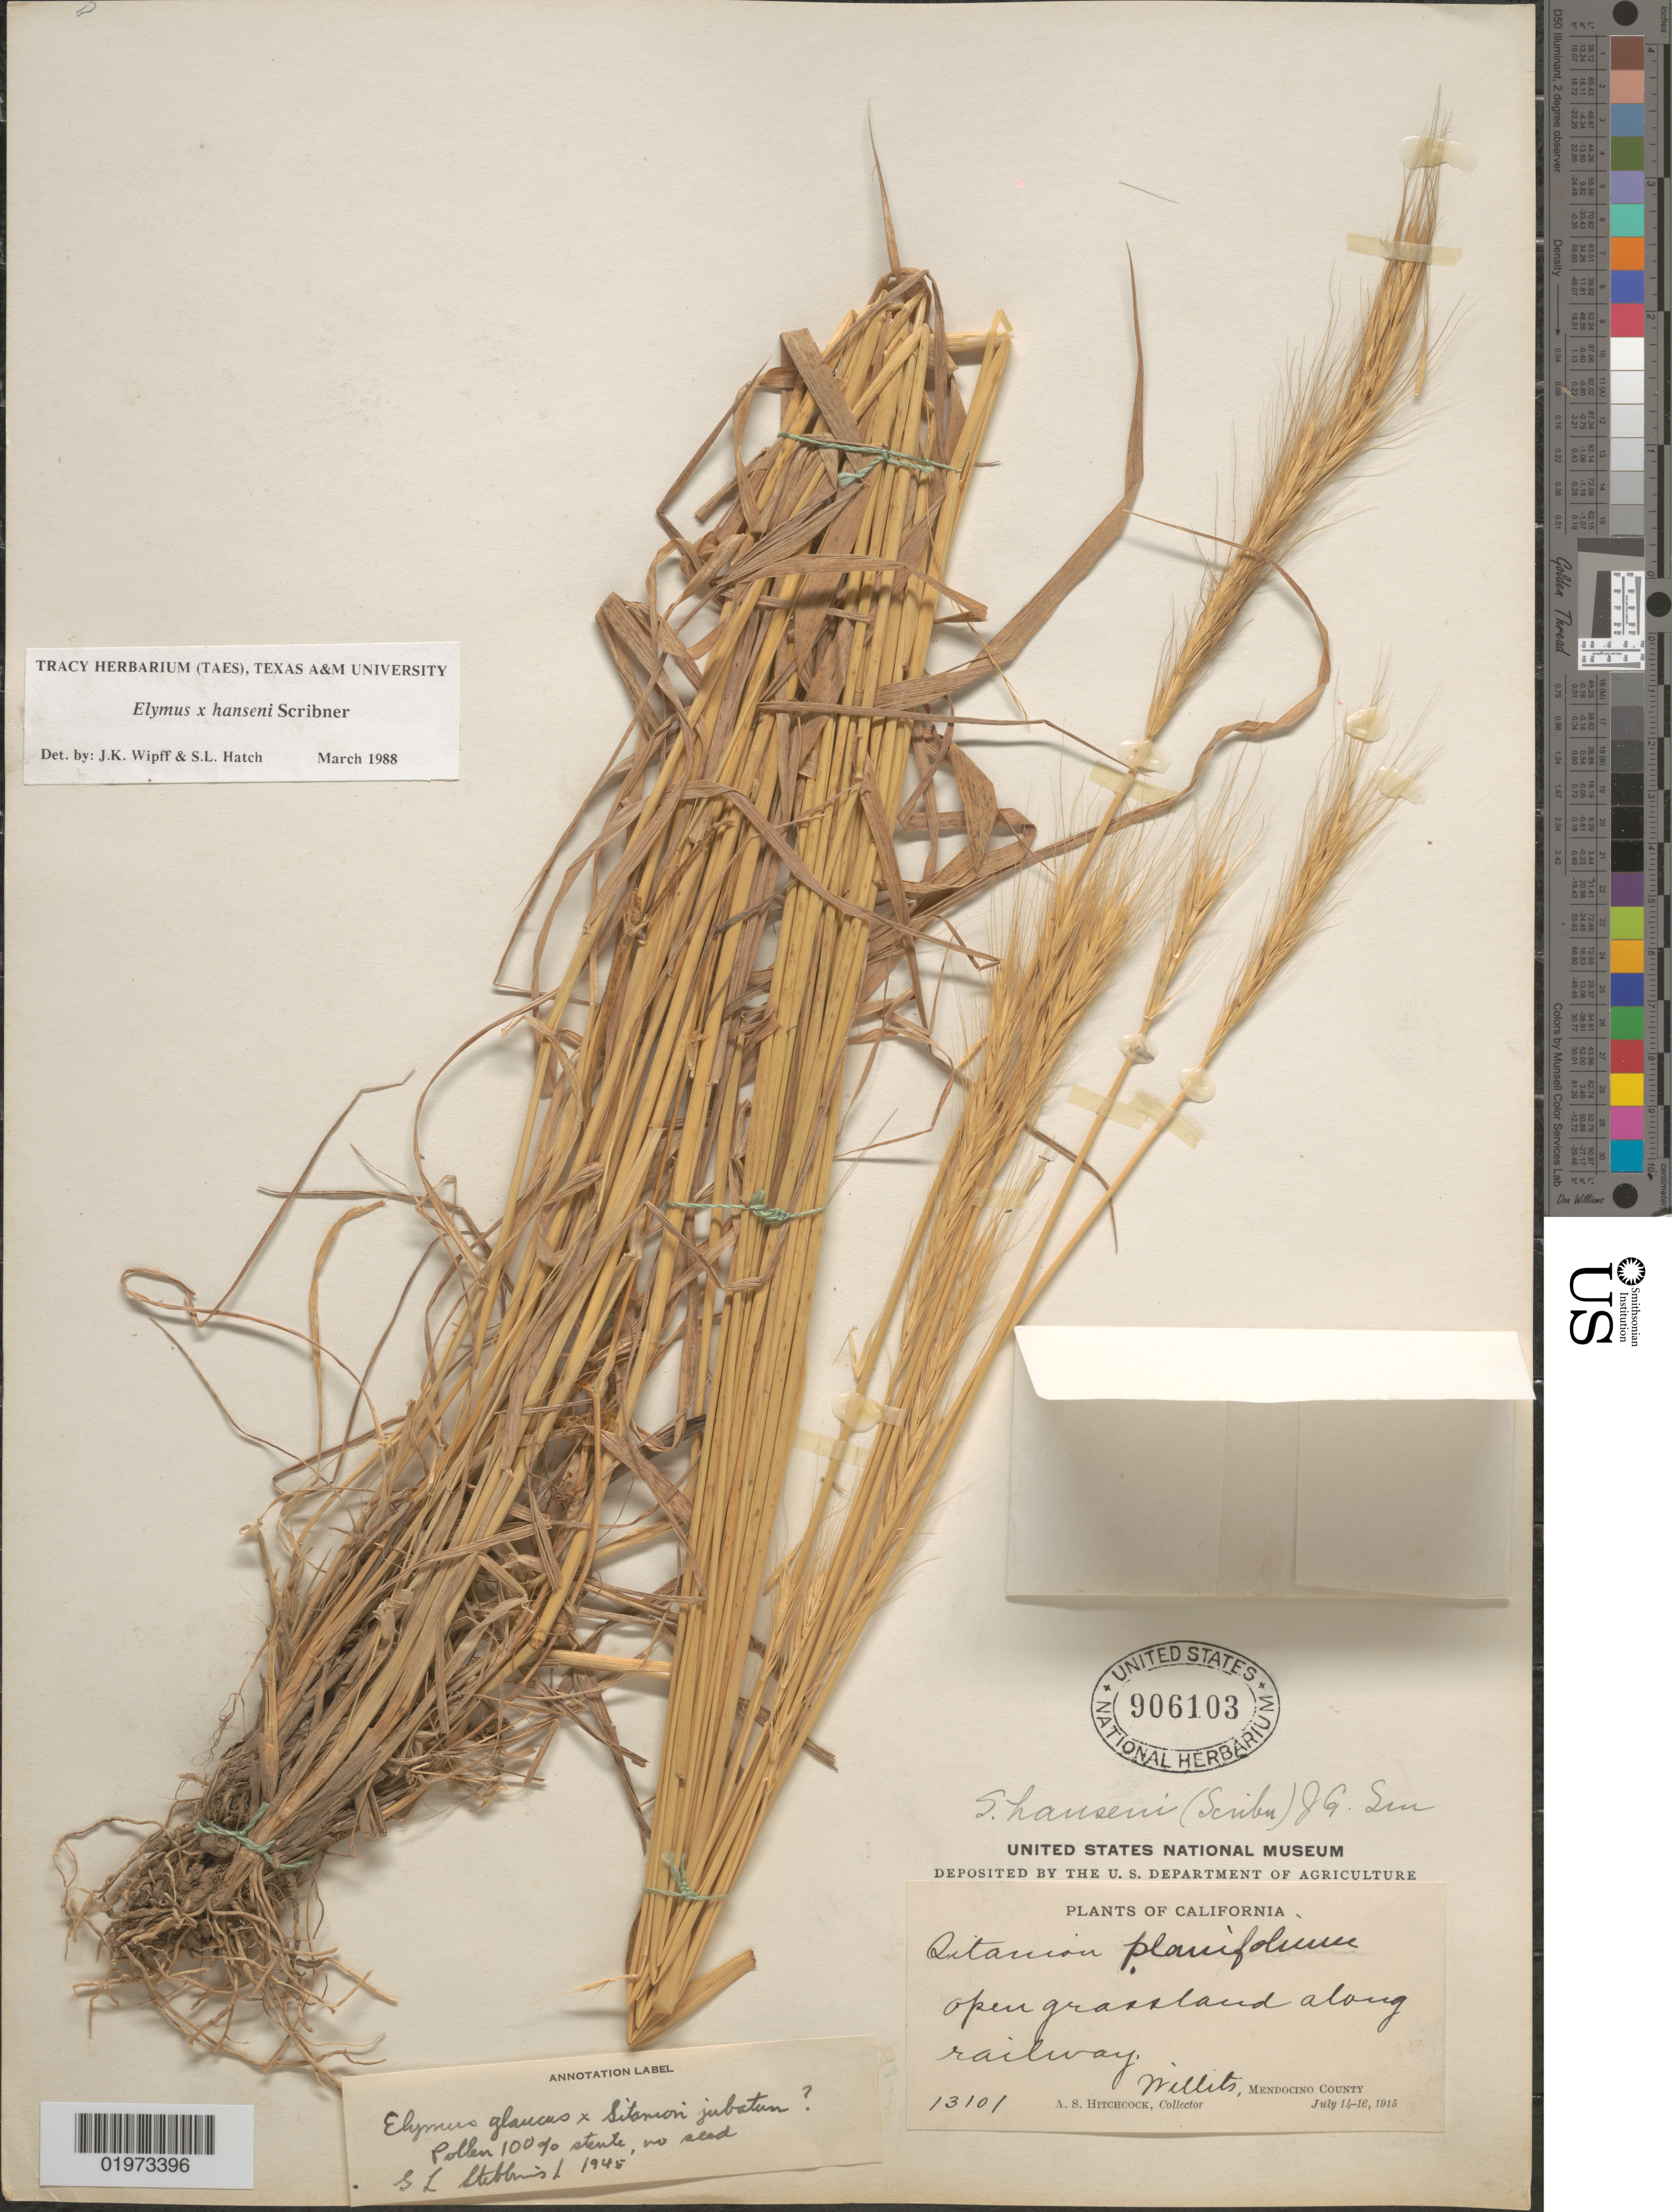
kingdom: Plantae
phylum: Tracheophyta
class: Liliopsida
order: Poales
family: Poaceae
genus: Elymus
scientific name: Elymus x hansenii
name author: Scribn.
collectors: A. S. Hitchcock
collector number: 13101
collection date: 1915-07-14/1915-07-16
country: United States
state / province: California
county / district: Mendocino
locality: Open grassland along railway. Willits, Mendocino County.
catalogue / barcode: US 906103